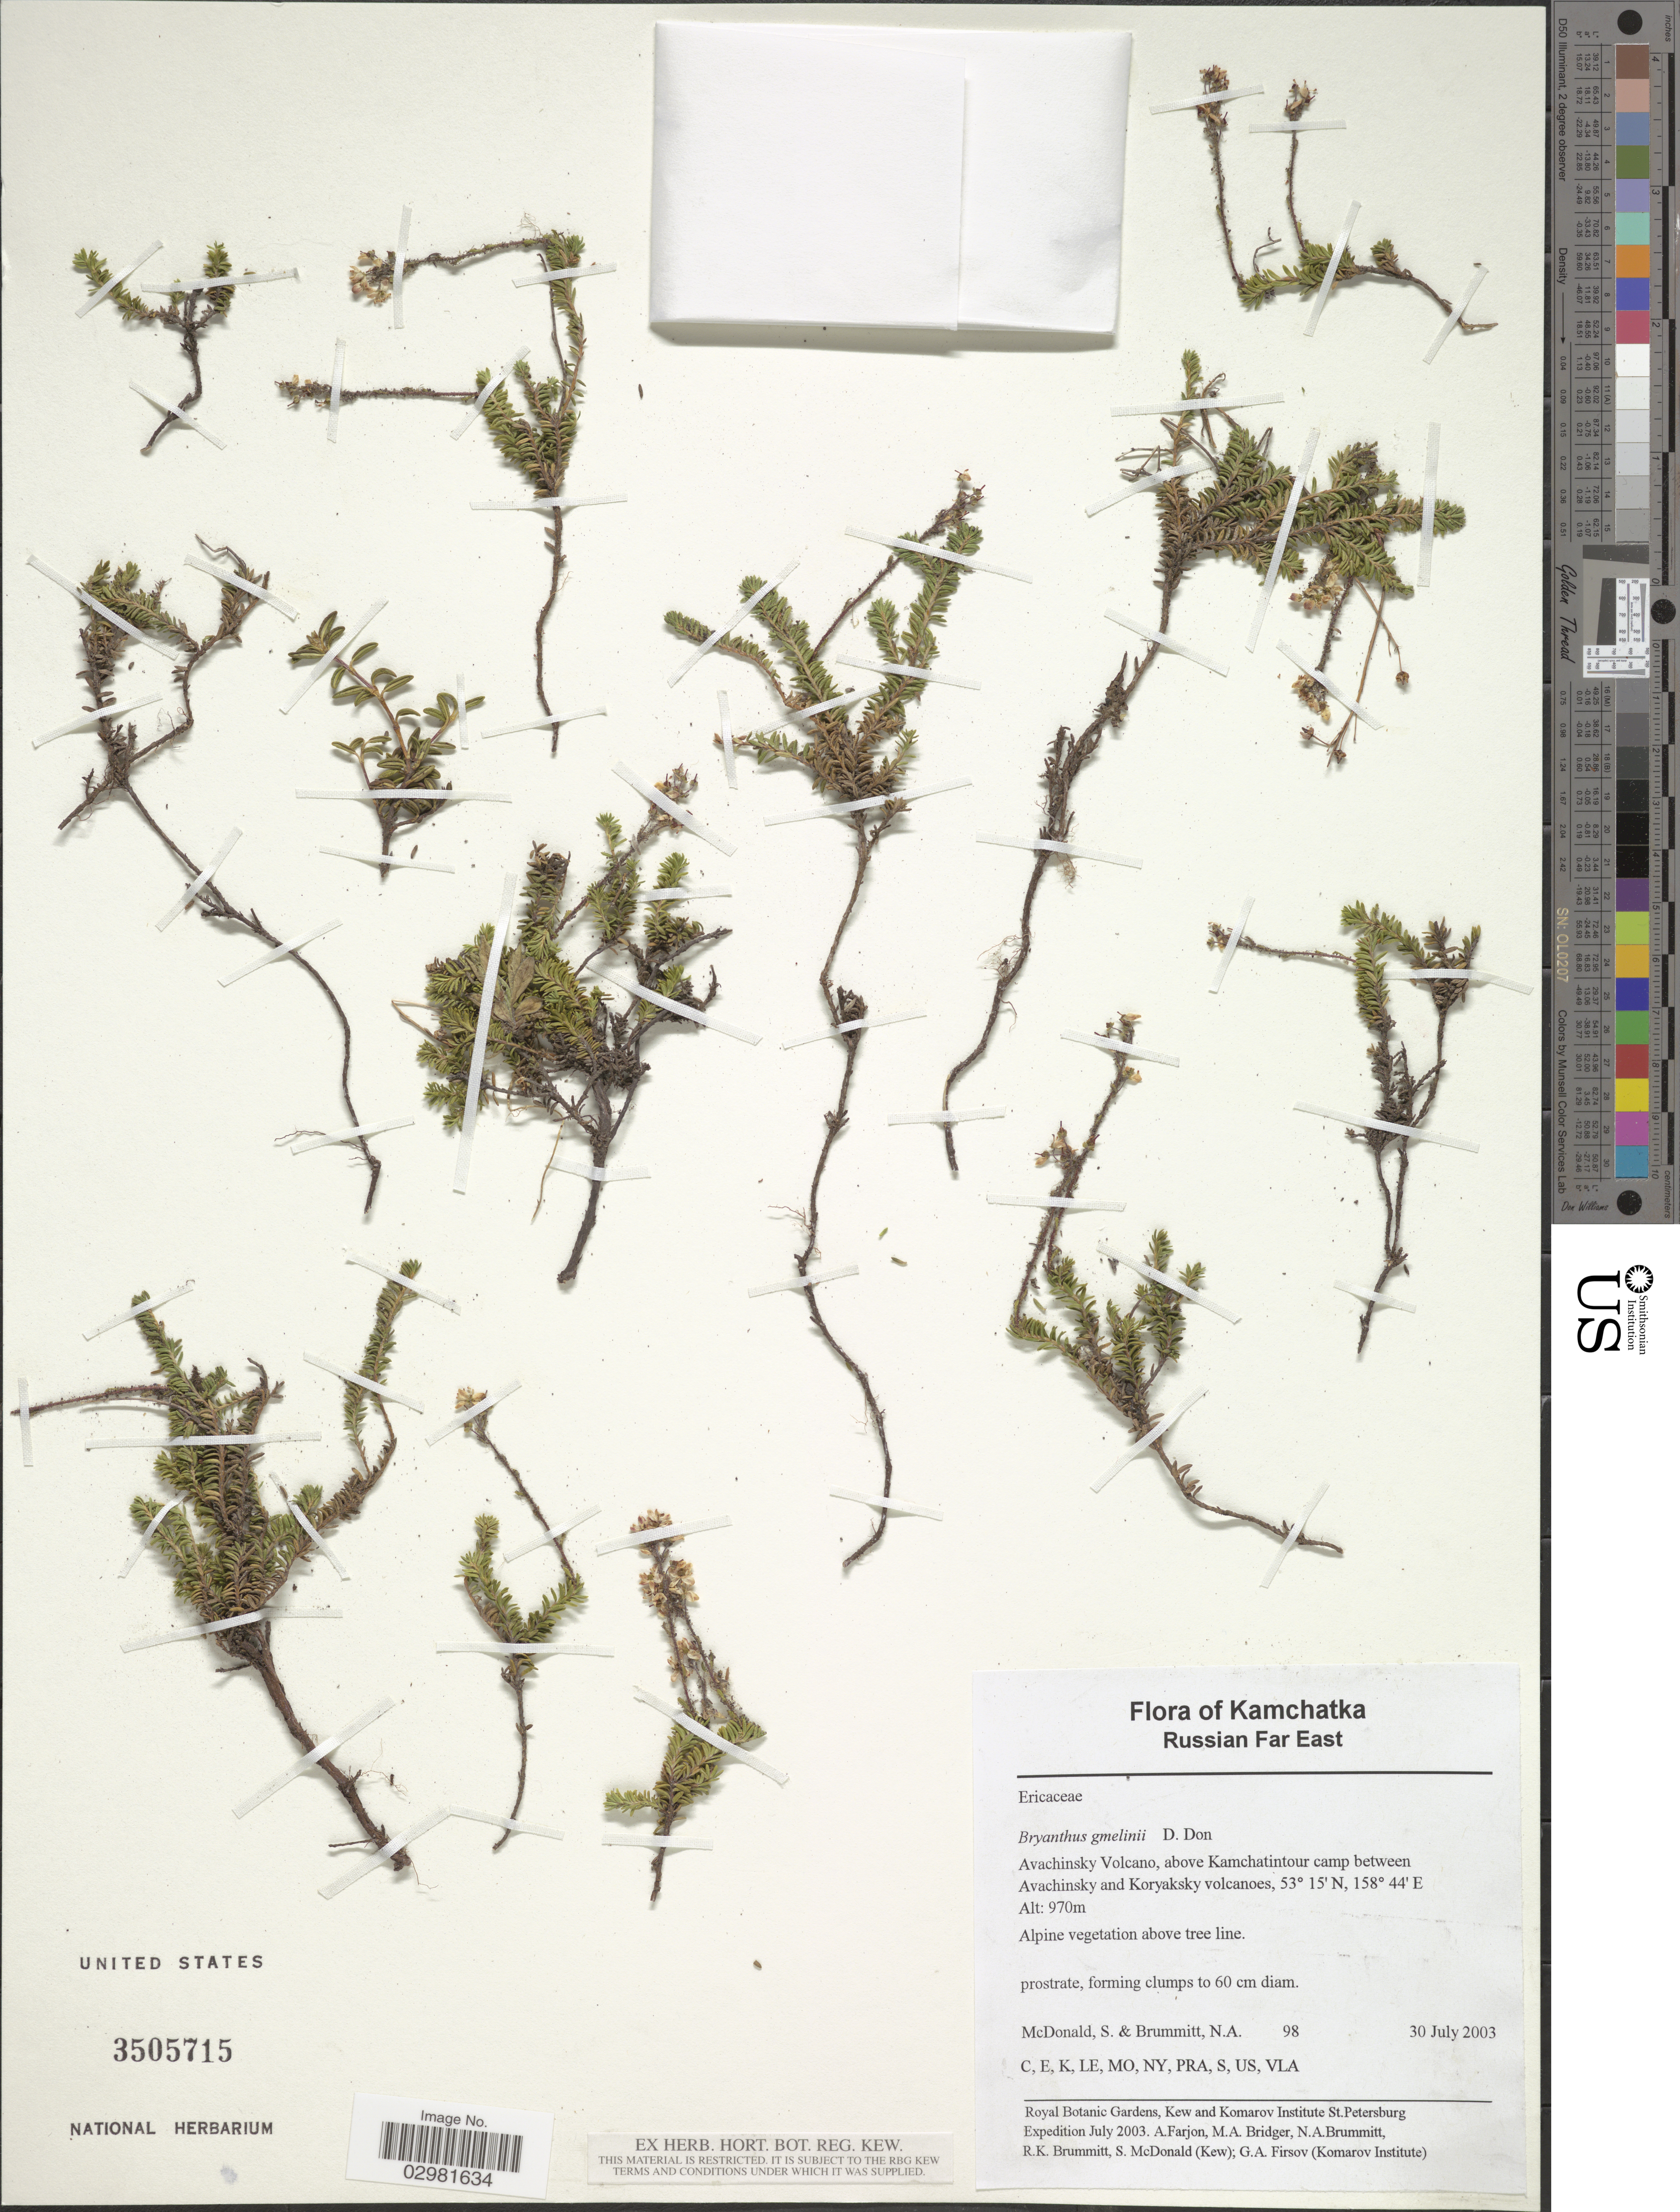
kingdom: Plantae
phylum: Tracheophyta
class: Magnoliopsida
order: Ericales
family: Ericaceae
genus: Bryanthus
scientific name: Bryanthus gmelinii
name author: D. Don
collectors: S. McDonald & N. A . Brummitt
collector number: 98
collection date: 2003-07-30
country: Russian Federation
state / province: Kamchatka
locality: Russian Far East. Avachinsky Volcano, above Kamchatintour camp between Avachinsky and Koryaksky volcanoes.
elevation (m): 970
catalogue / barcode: US 3505715